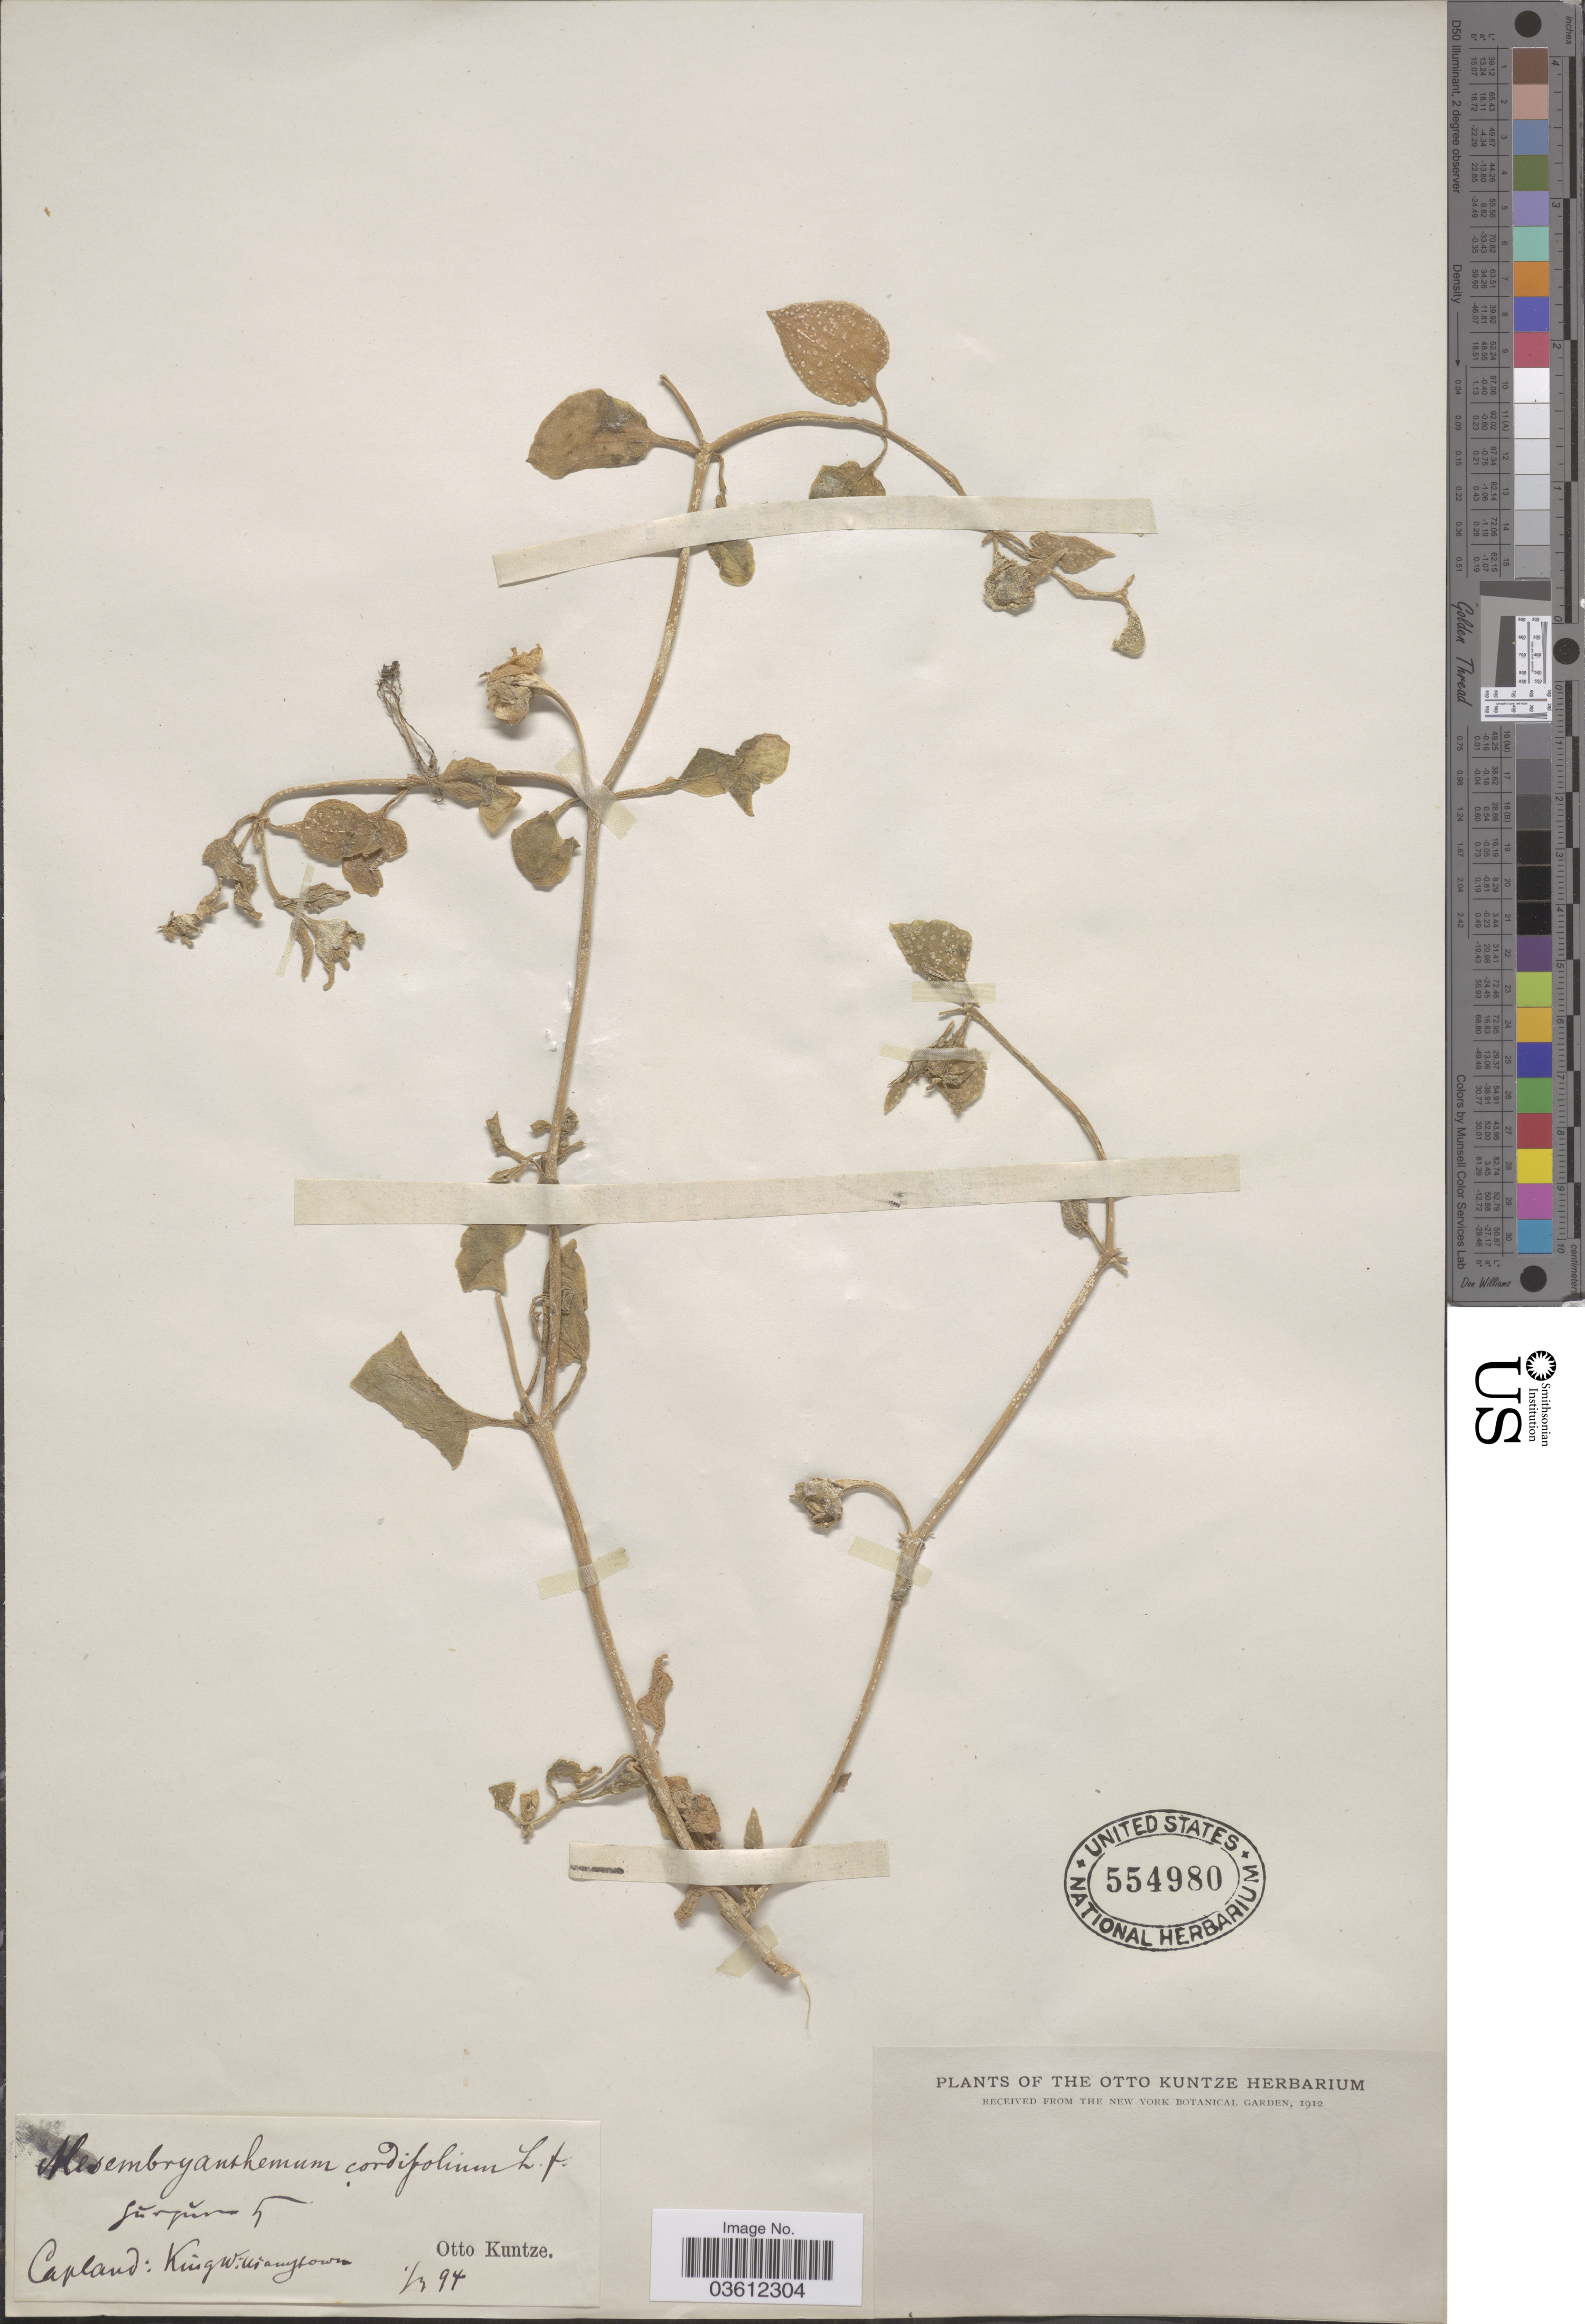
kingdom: Plantae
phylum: Tracheophyta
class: Magnoliopsida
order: Caryophyllales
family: Aizoaceae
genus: Mesembryanthemum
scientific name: Mesembryanthemum cordifolium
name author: L. f.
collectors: C.E.O. Kuntze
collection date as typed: Transcribed d/m/y: 1/3/94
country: South Africa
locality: Capland: King Williamstown.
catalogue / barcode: US 554980